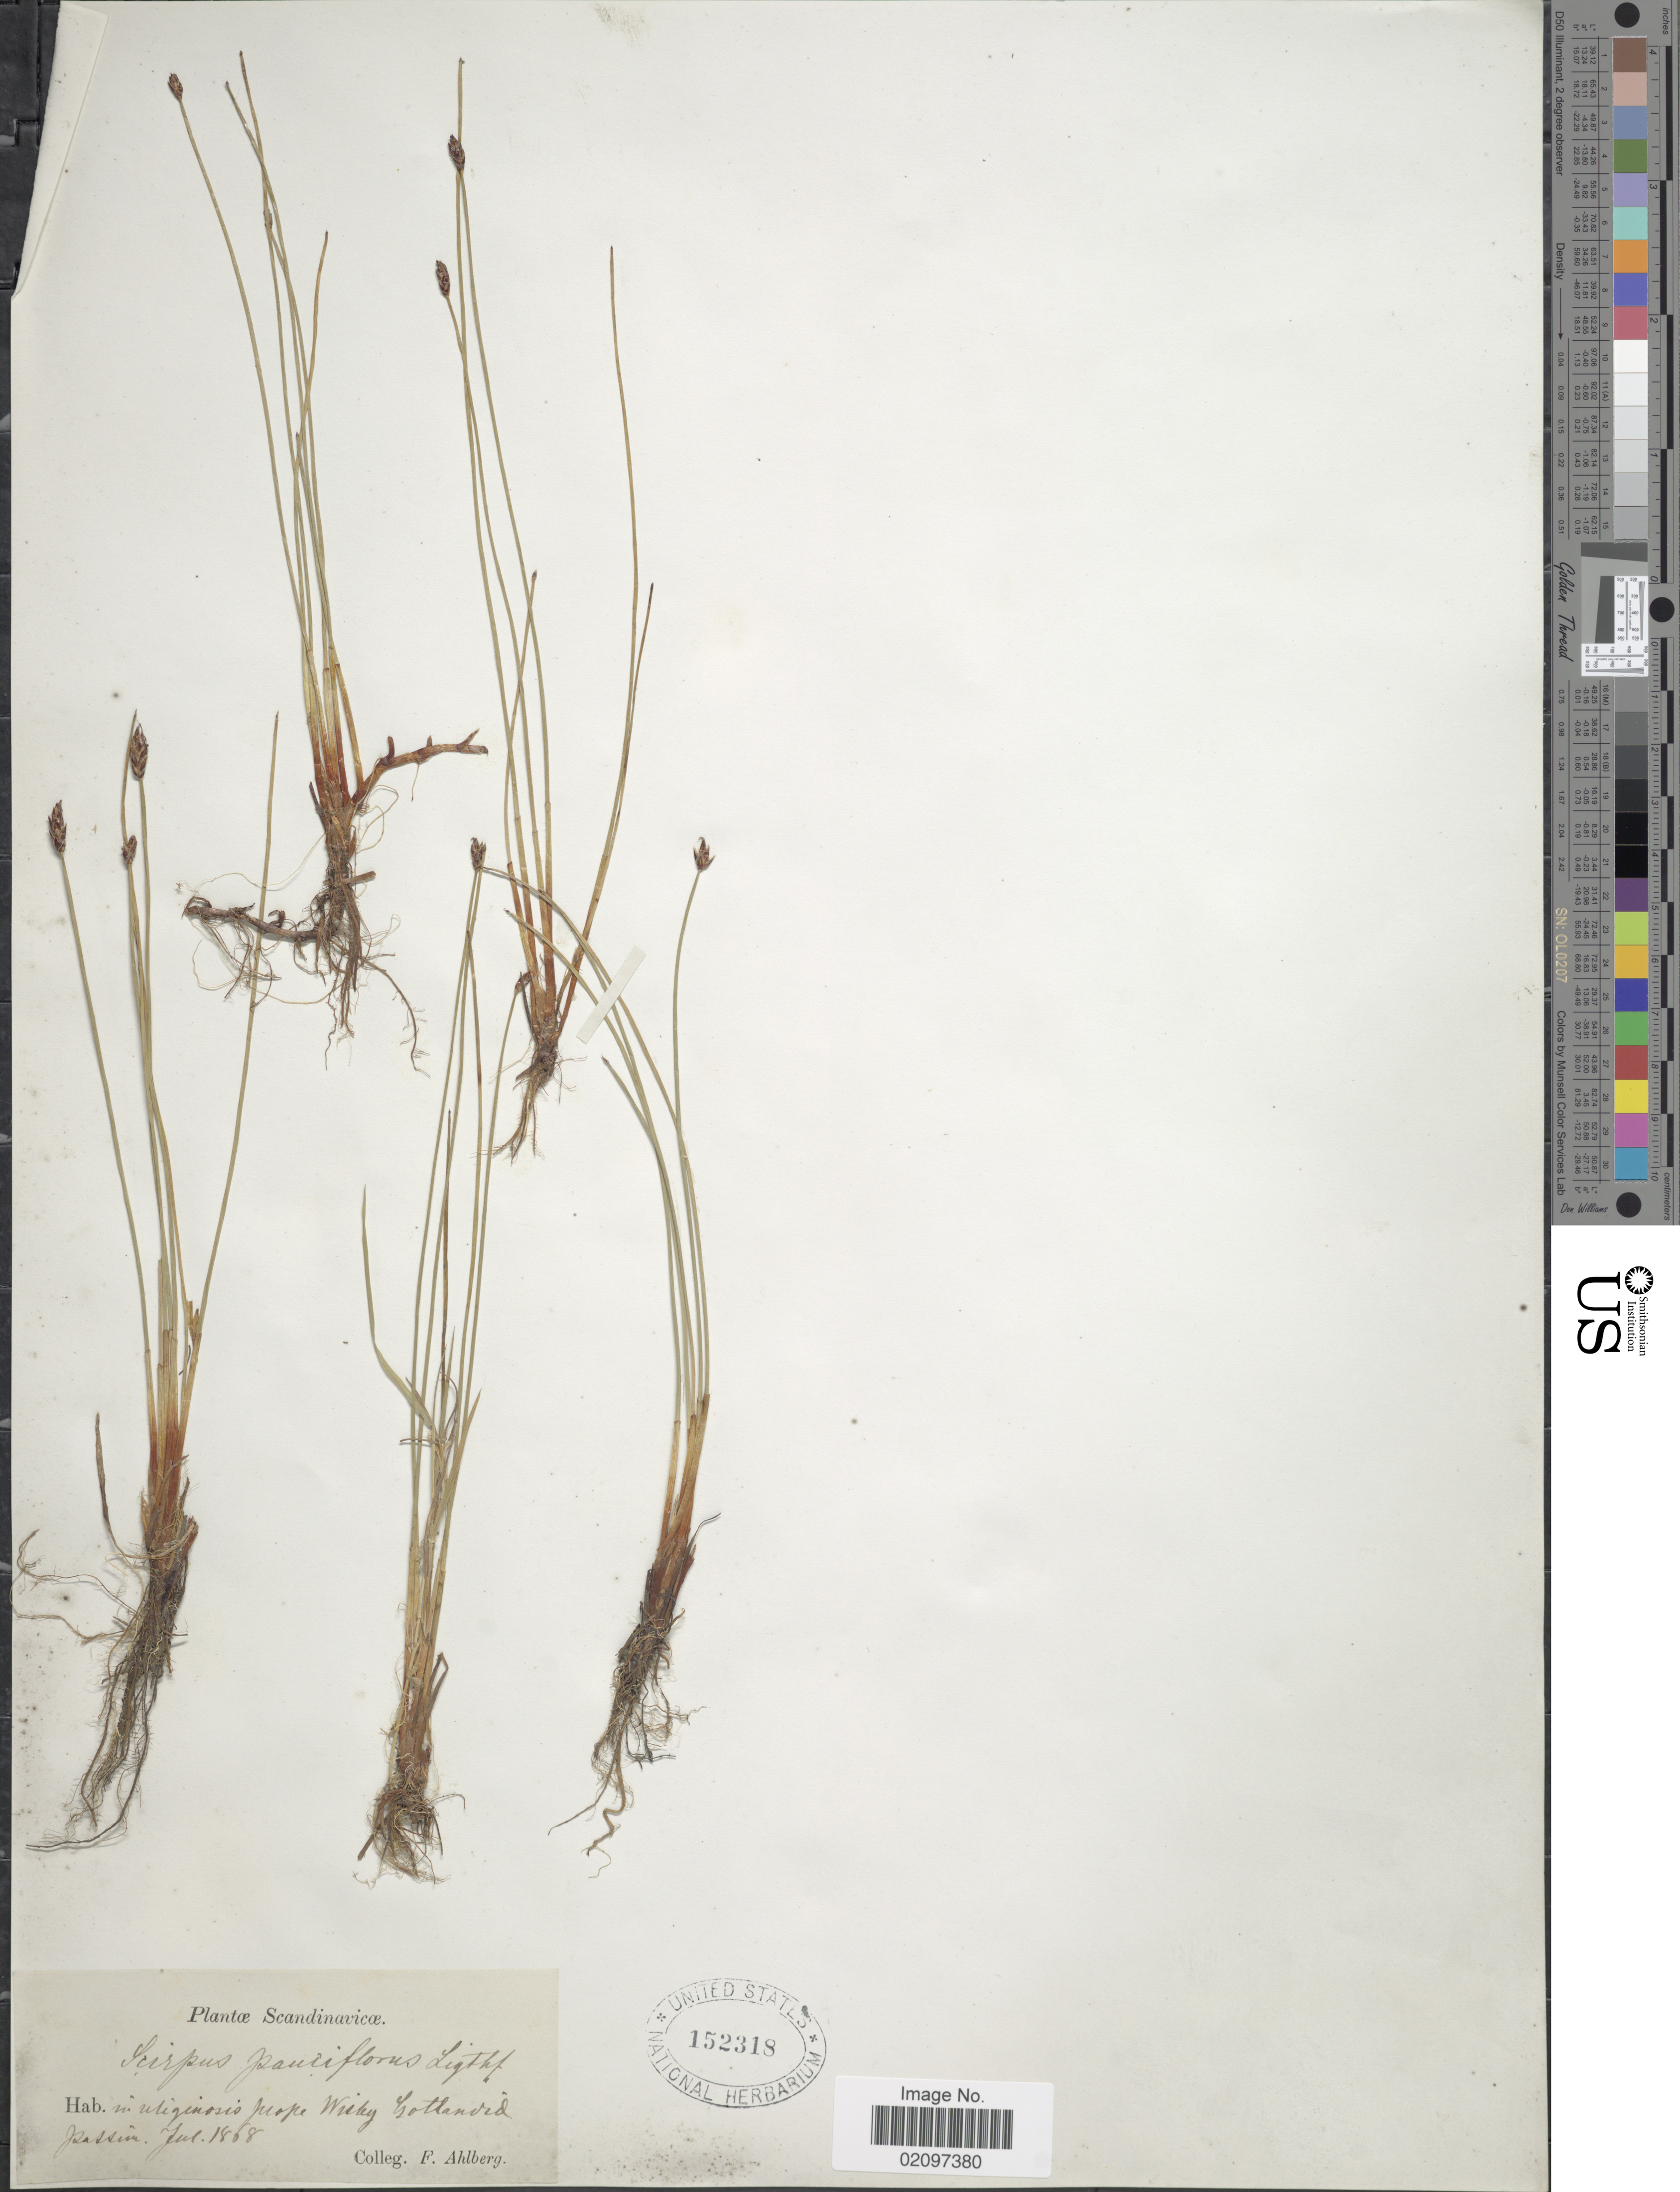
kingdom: Plantae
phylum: Tracheophyta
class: Liliopsida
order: Poales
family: Cyperaceae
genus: Eleocharis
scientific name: Eleocharis palustris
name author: (L.) Roem. & Schult.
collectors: F. Ahlberg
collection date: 1868-07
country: Sweden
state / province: Gotland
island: Gotland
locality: Scandinavicae, in uliginosis prope Wisby Gotlandia passim. [Scandinavia, growing in marshes near Visby, Gotland, here and there.]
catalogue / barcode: US 152318